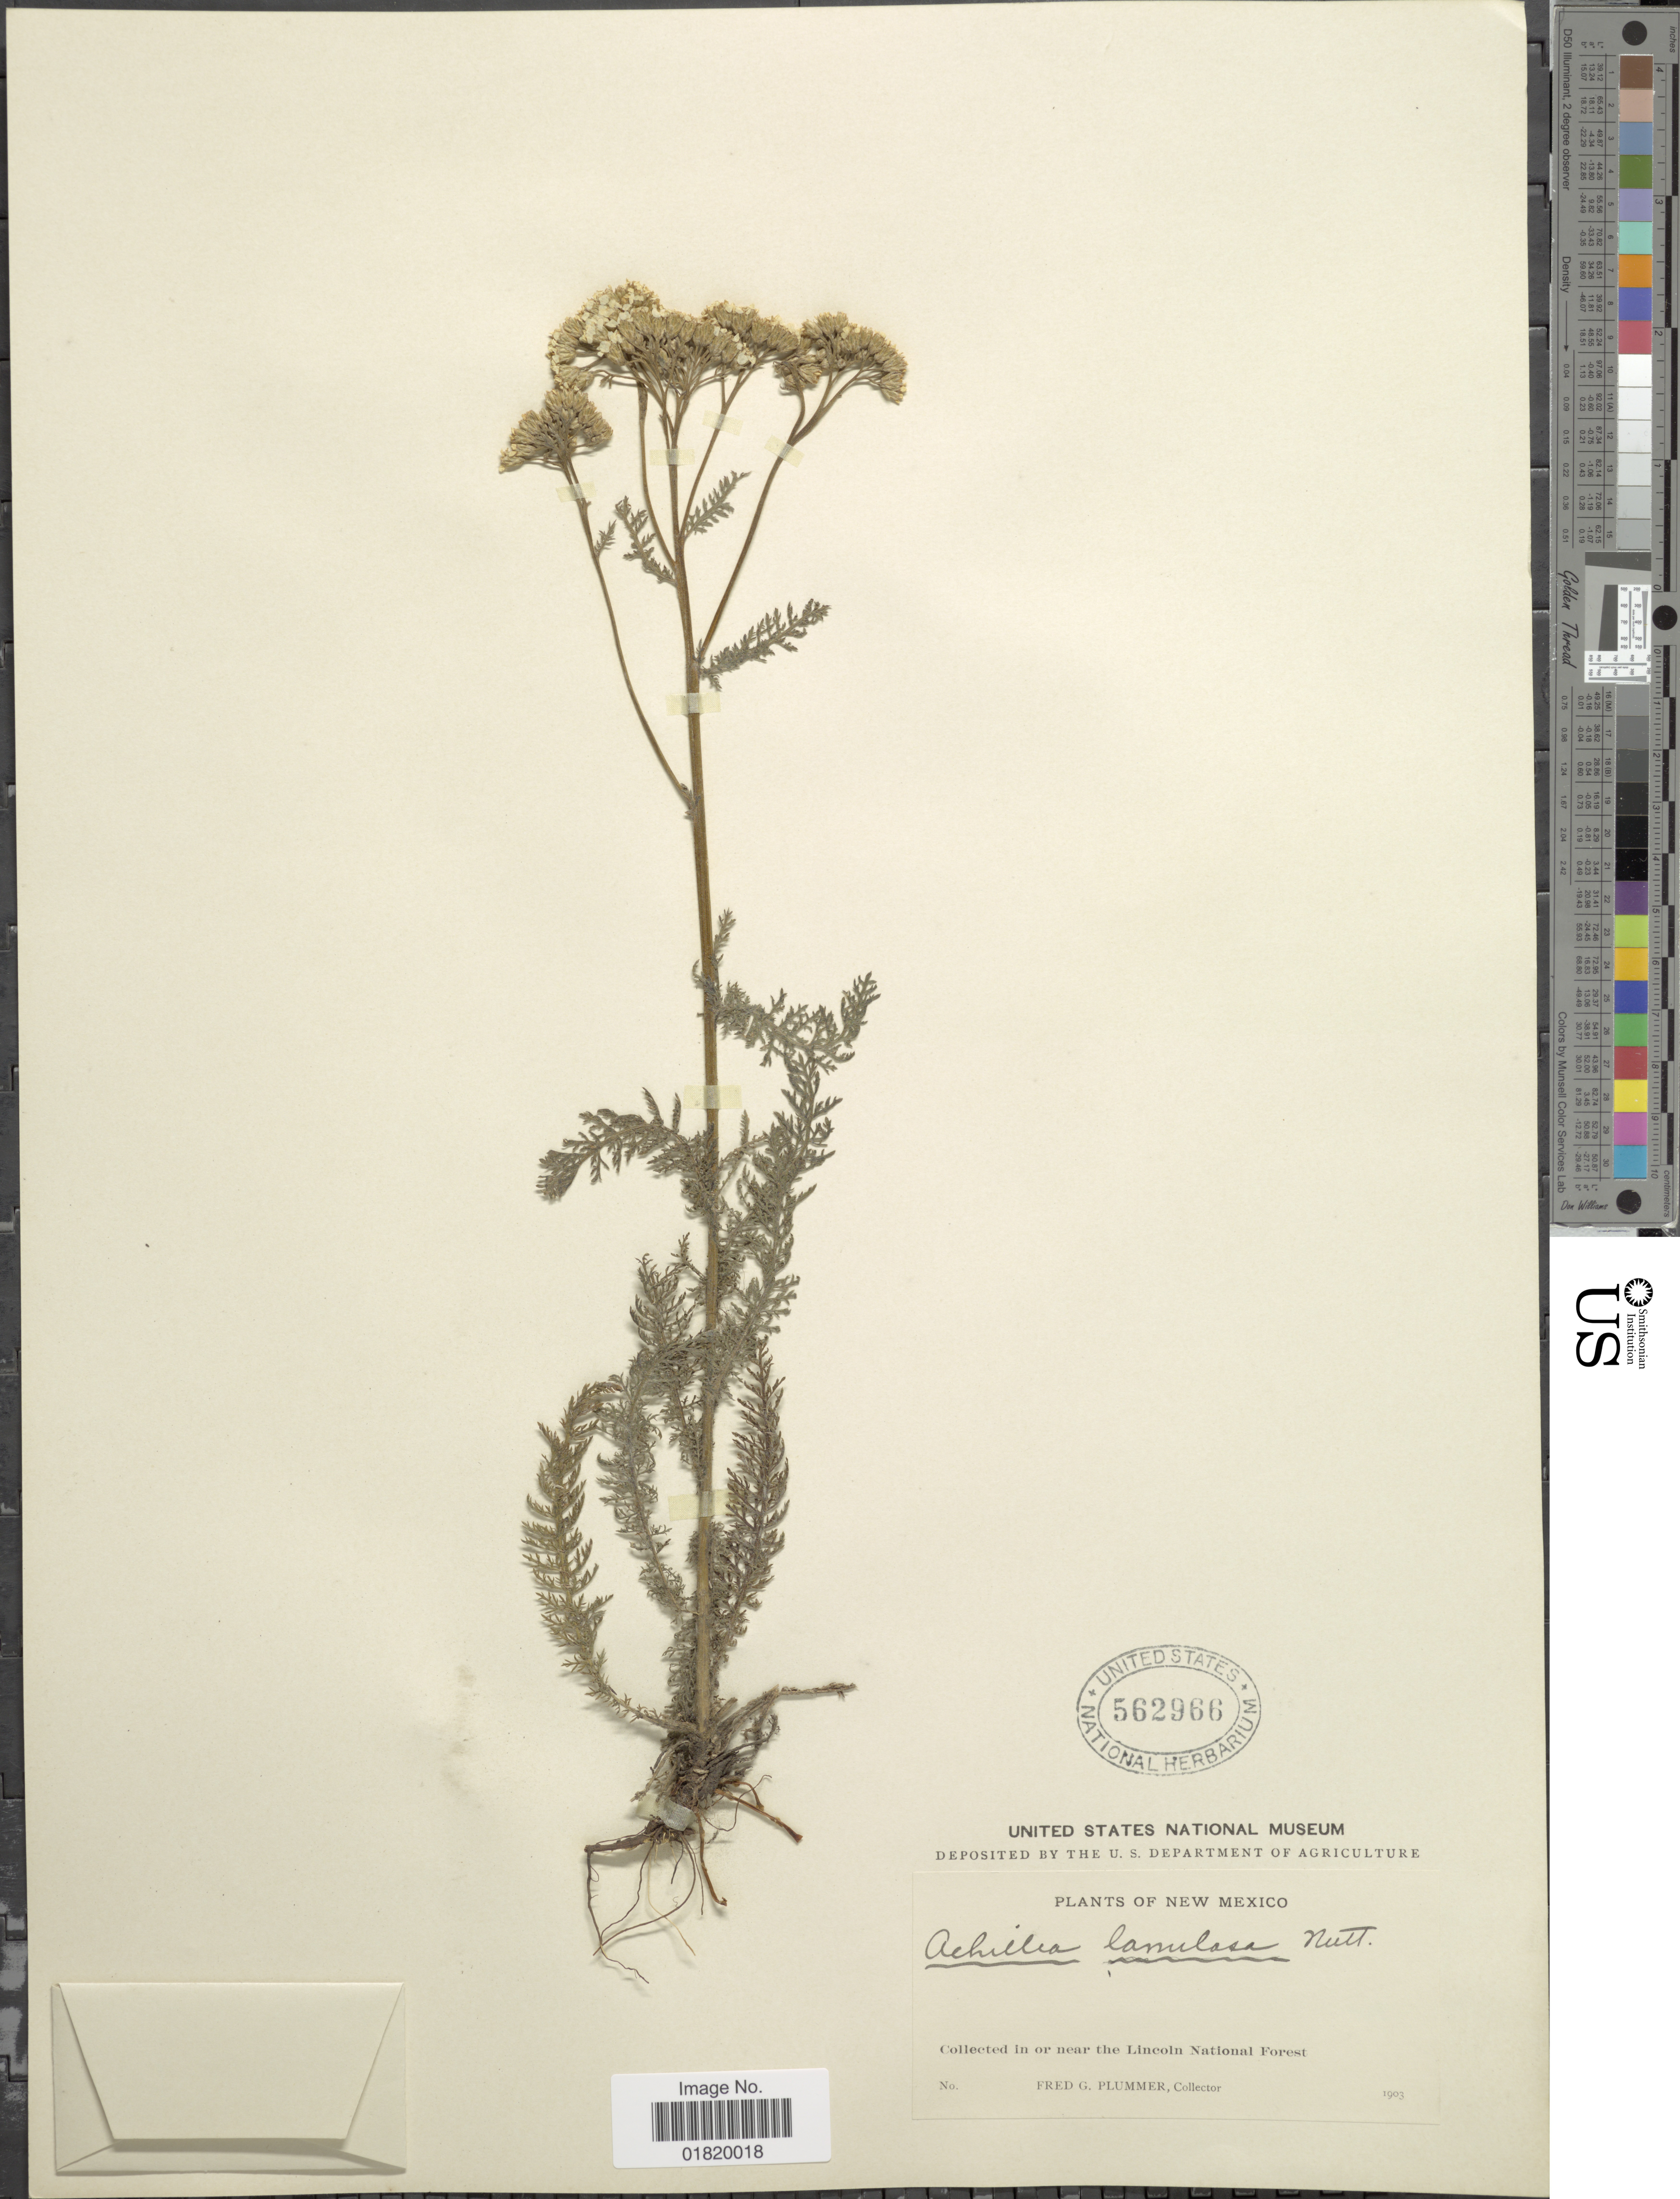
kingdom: Plantae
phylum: Tracheophyta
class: Magnoliopsida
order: Asterales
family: Asteraceae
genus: Achillea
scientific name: Achillea lanulosa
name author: Nutt.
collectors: F. Plummer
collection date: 1903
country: United States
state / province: New Mexico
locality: In or near the Lincoln National Forest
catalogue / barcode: US 562966